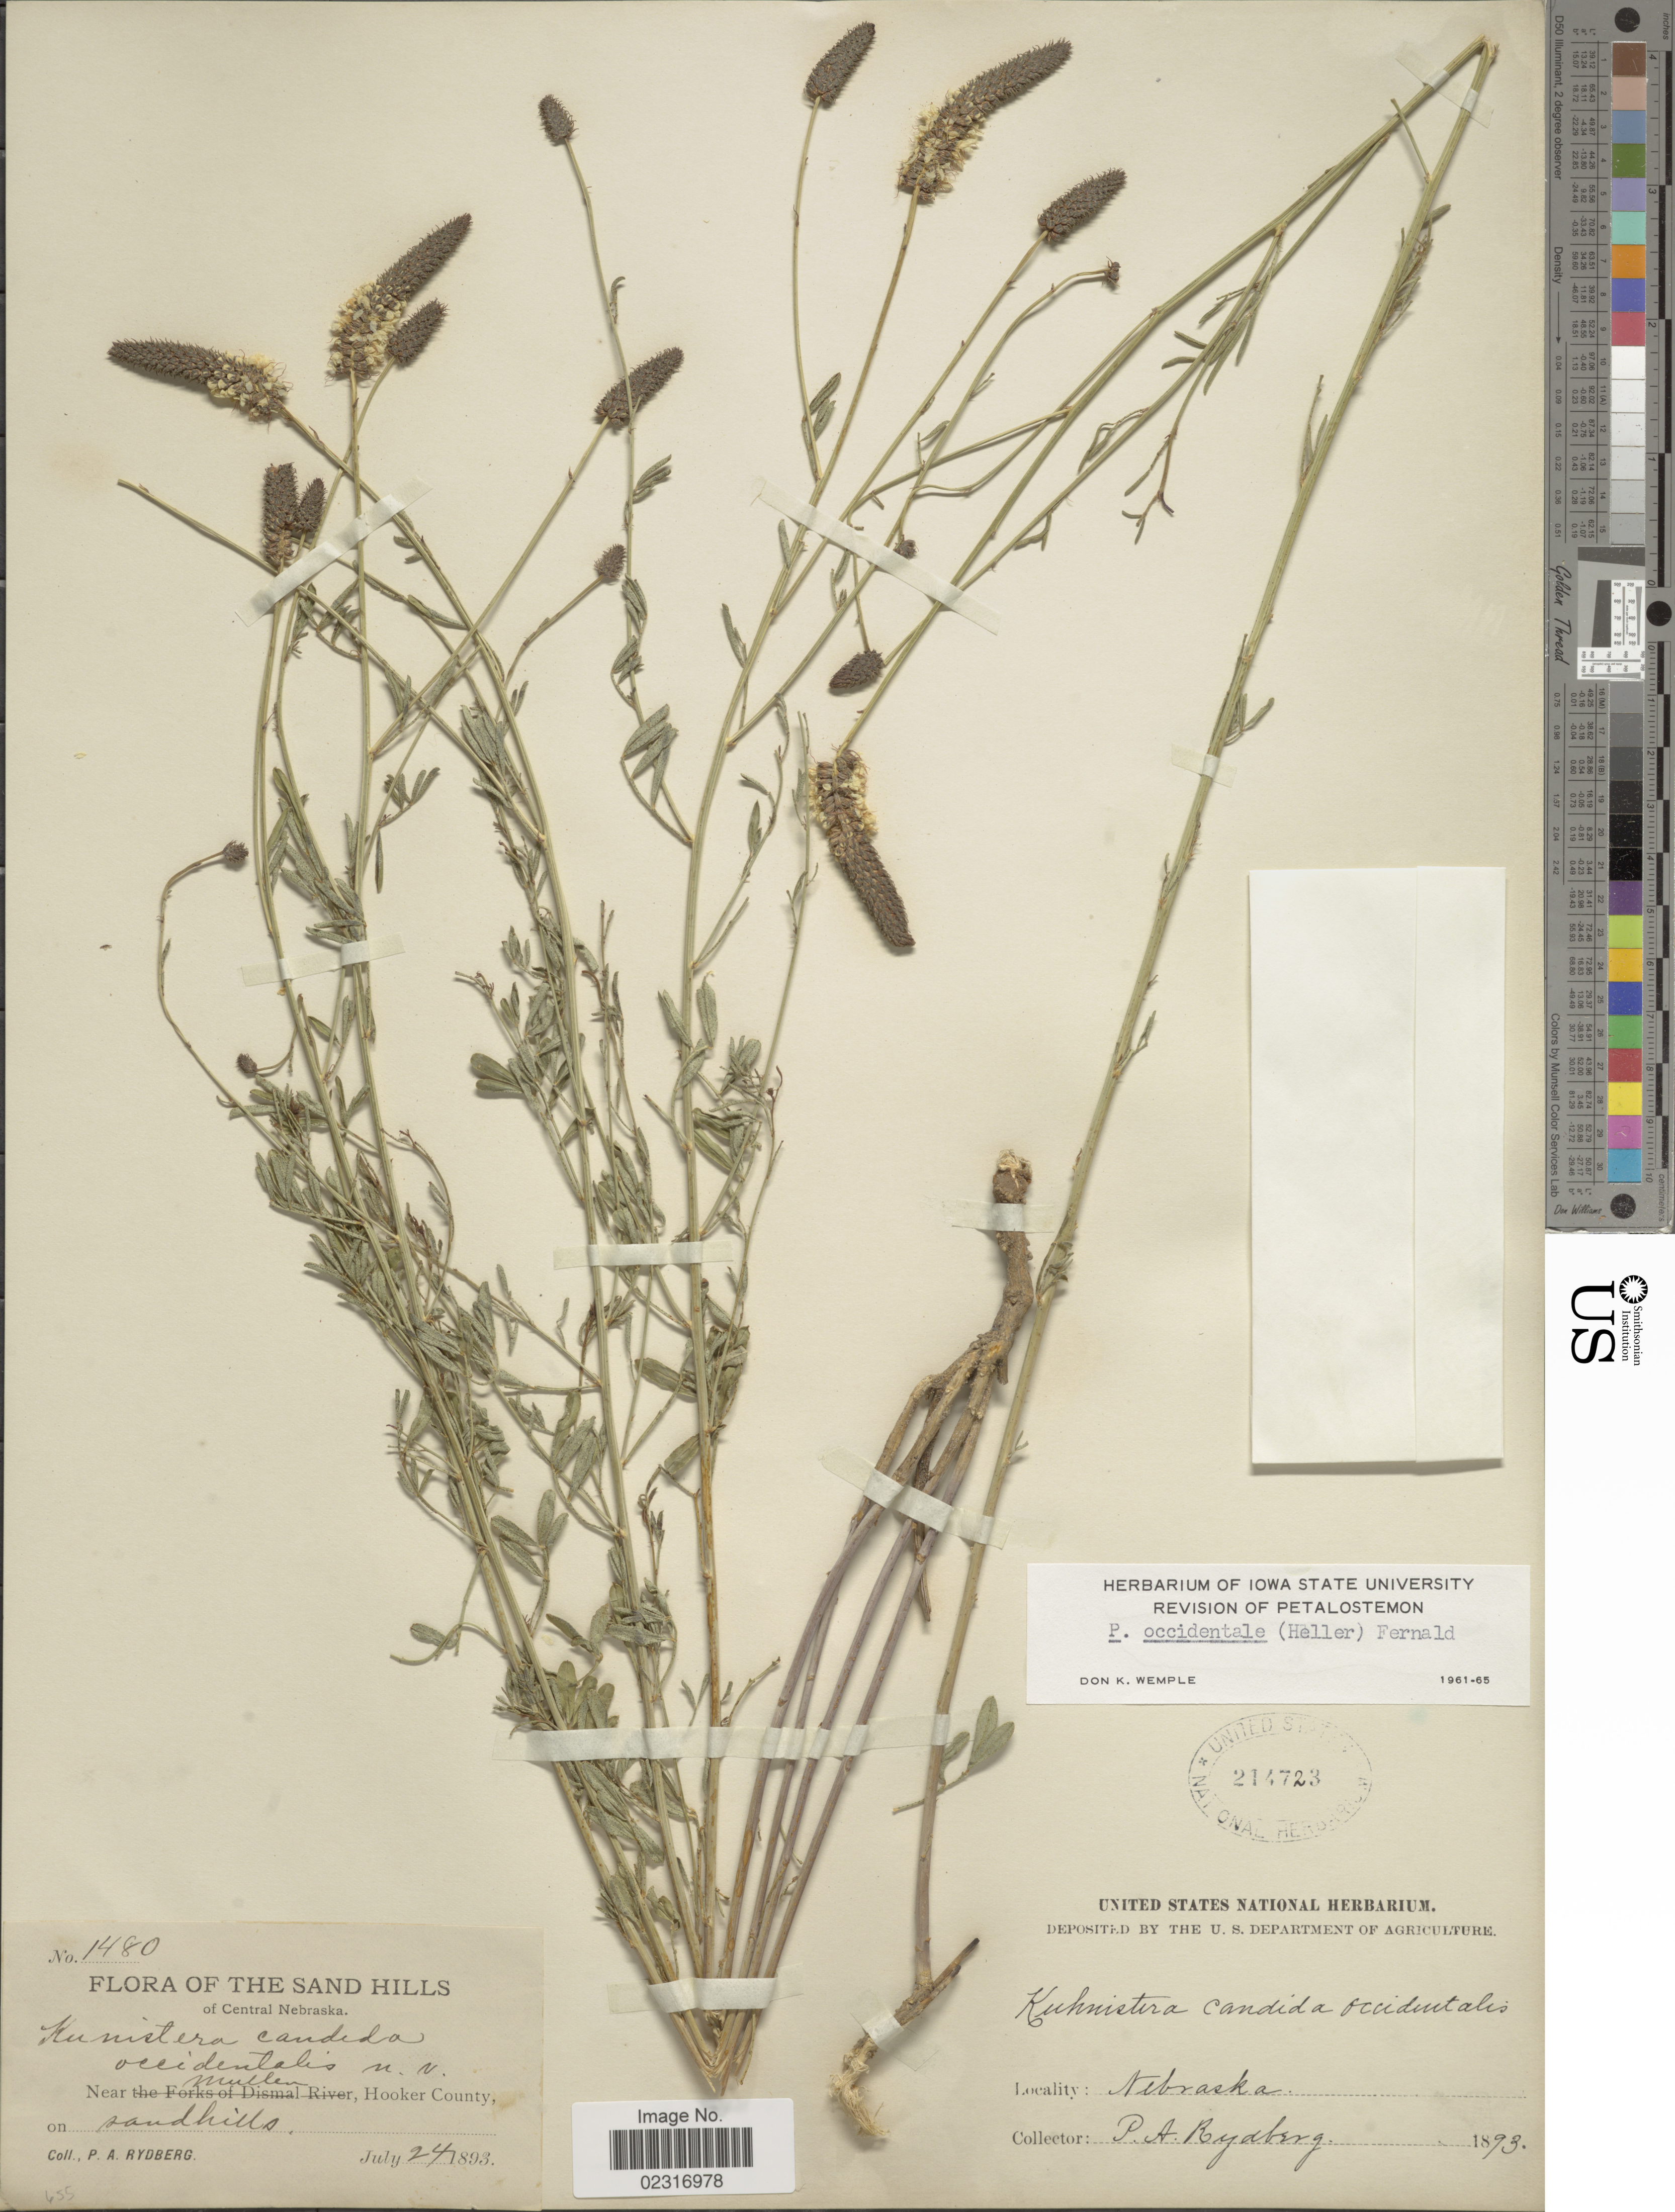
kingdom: Plantae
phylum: Tracheophyta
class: Magnoliopsida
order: Fabales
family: Fabaceae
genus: Dalea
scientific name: Dalea candida var. oligophylla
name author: (Torr) Shinners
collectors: P. A. Rydberg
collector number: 1480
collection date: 1893-07-24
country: United States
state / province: Nebraska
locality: The Sand Hills. Central Nebraska. occidentalis n.n. Near Mullen, Hooker County.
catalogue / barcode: US 214723